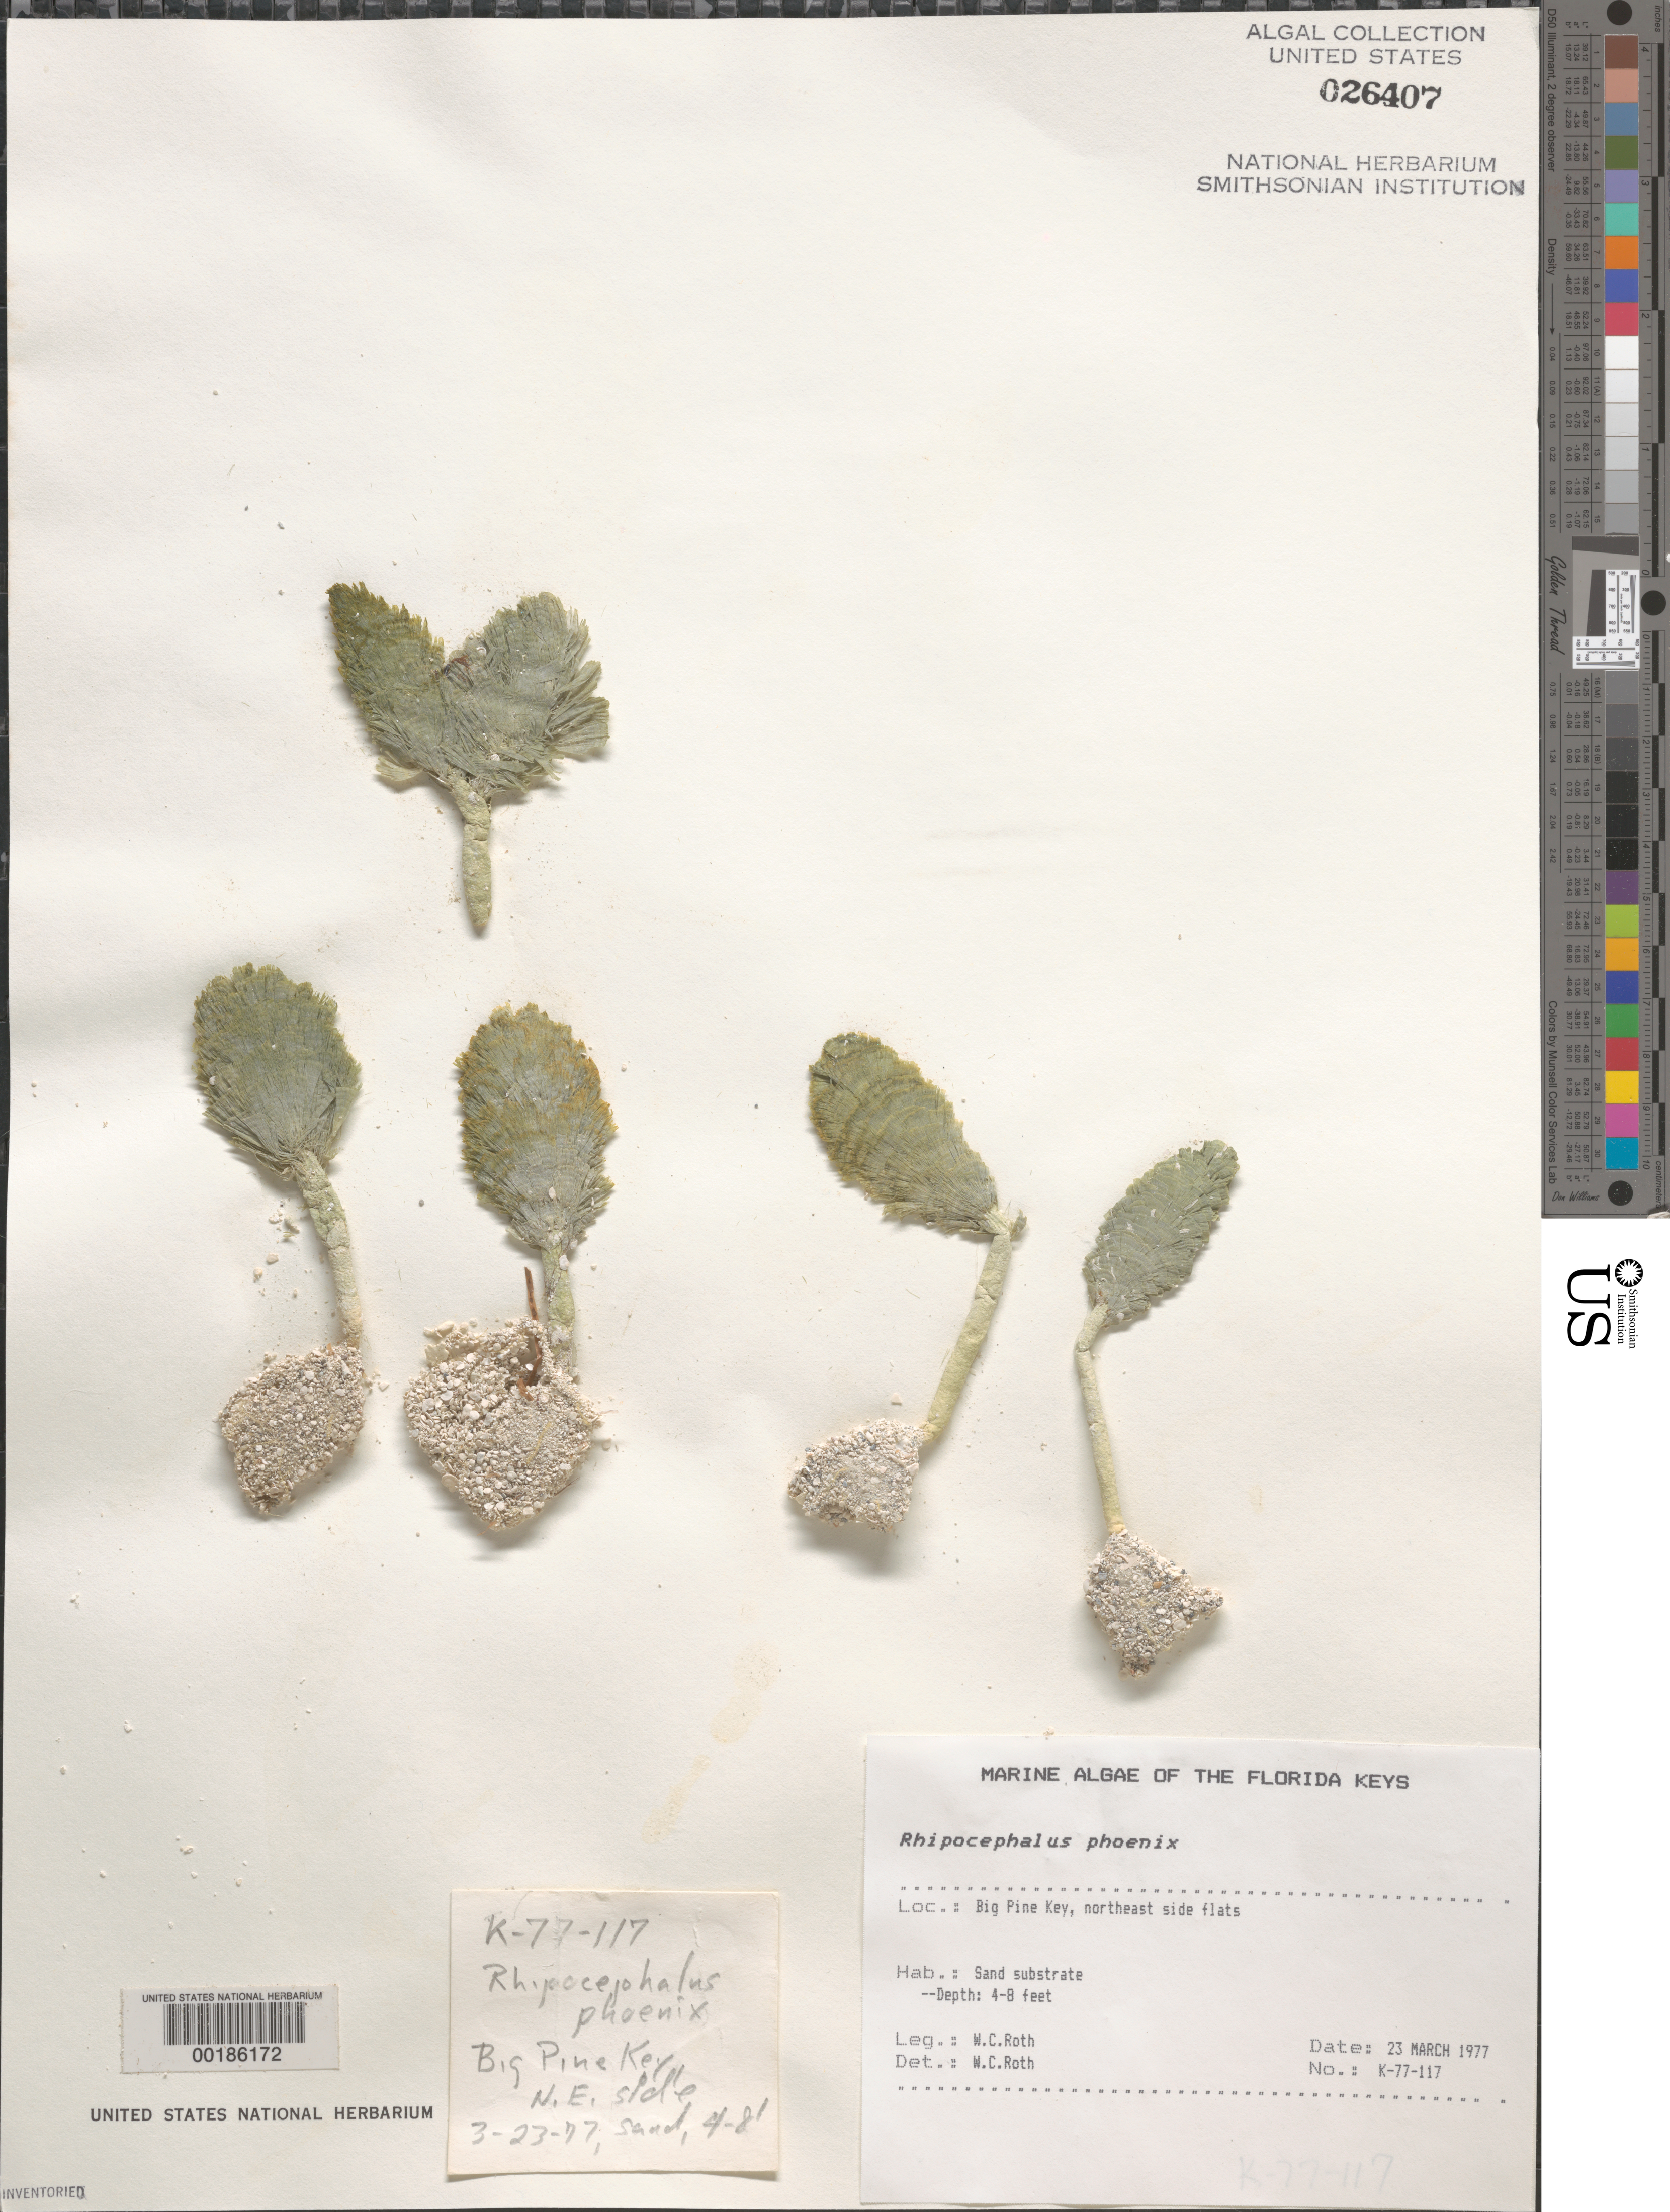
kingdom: Plantae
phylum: Chlorophyta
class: Ulvophyceae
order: Bryopsidales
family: Udoteaceae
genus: Rhipocephalus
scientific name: Rhipocephalus phoenix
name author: (J. Ellis & Sol.) Kütz.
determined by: Roth, W. C.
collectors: W. C. Roth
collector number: K-77-117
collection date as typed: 23 Mar 1977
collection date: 1977-03-23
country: United States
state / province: Florida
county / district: Monroe County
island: Big Pine Key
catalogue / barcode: US 26407